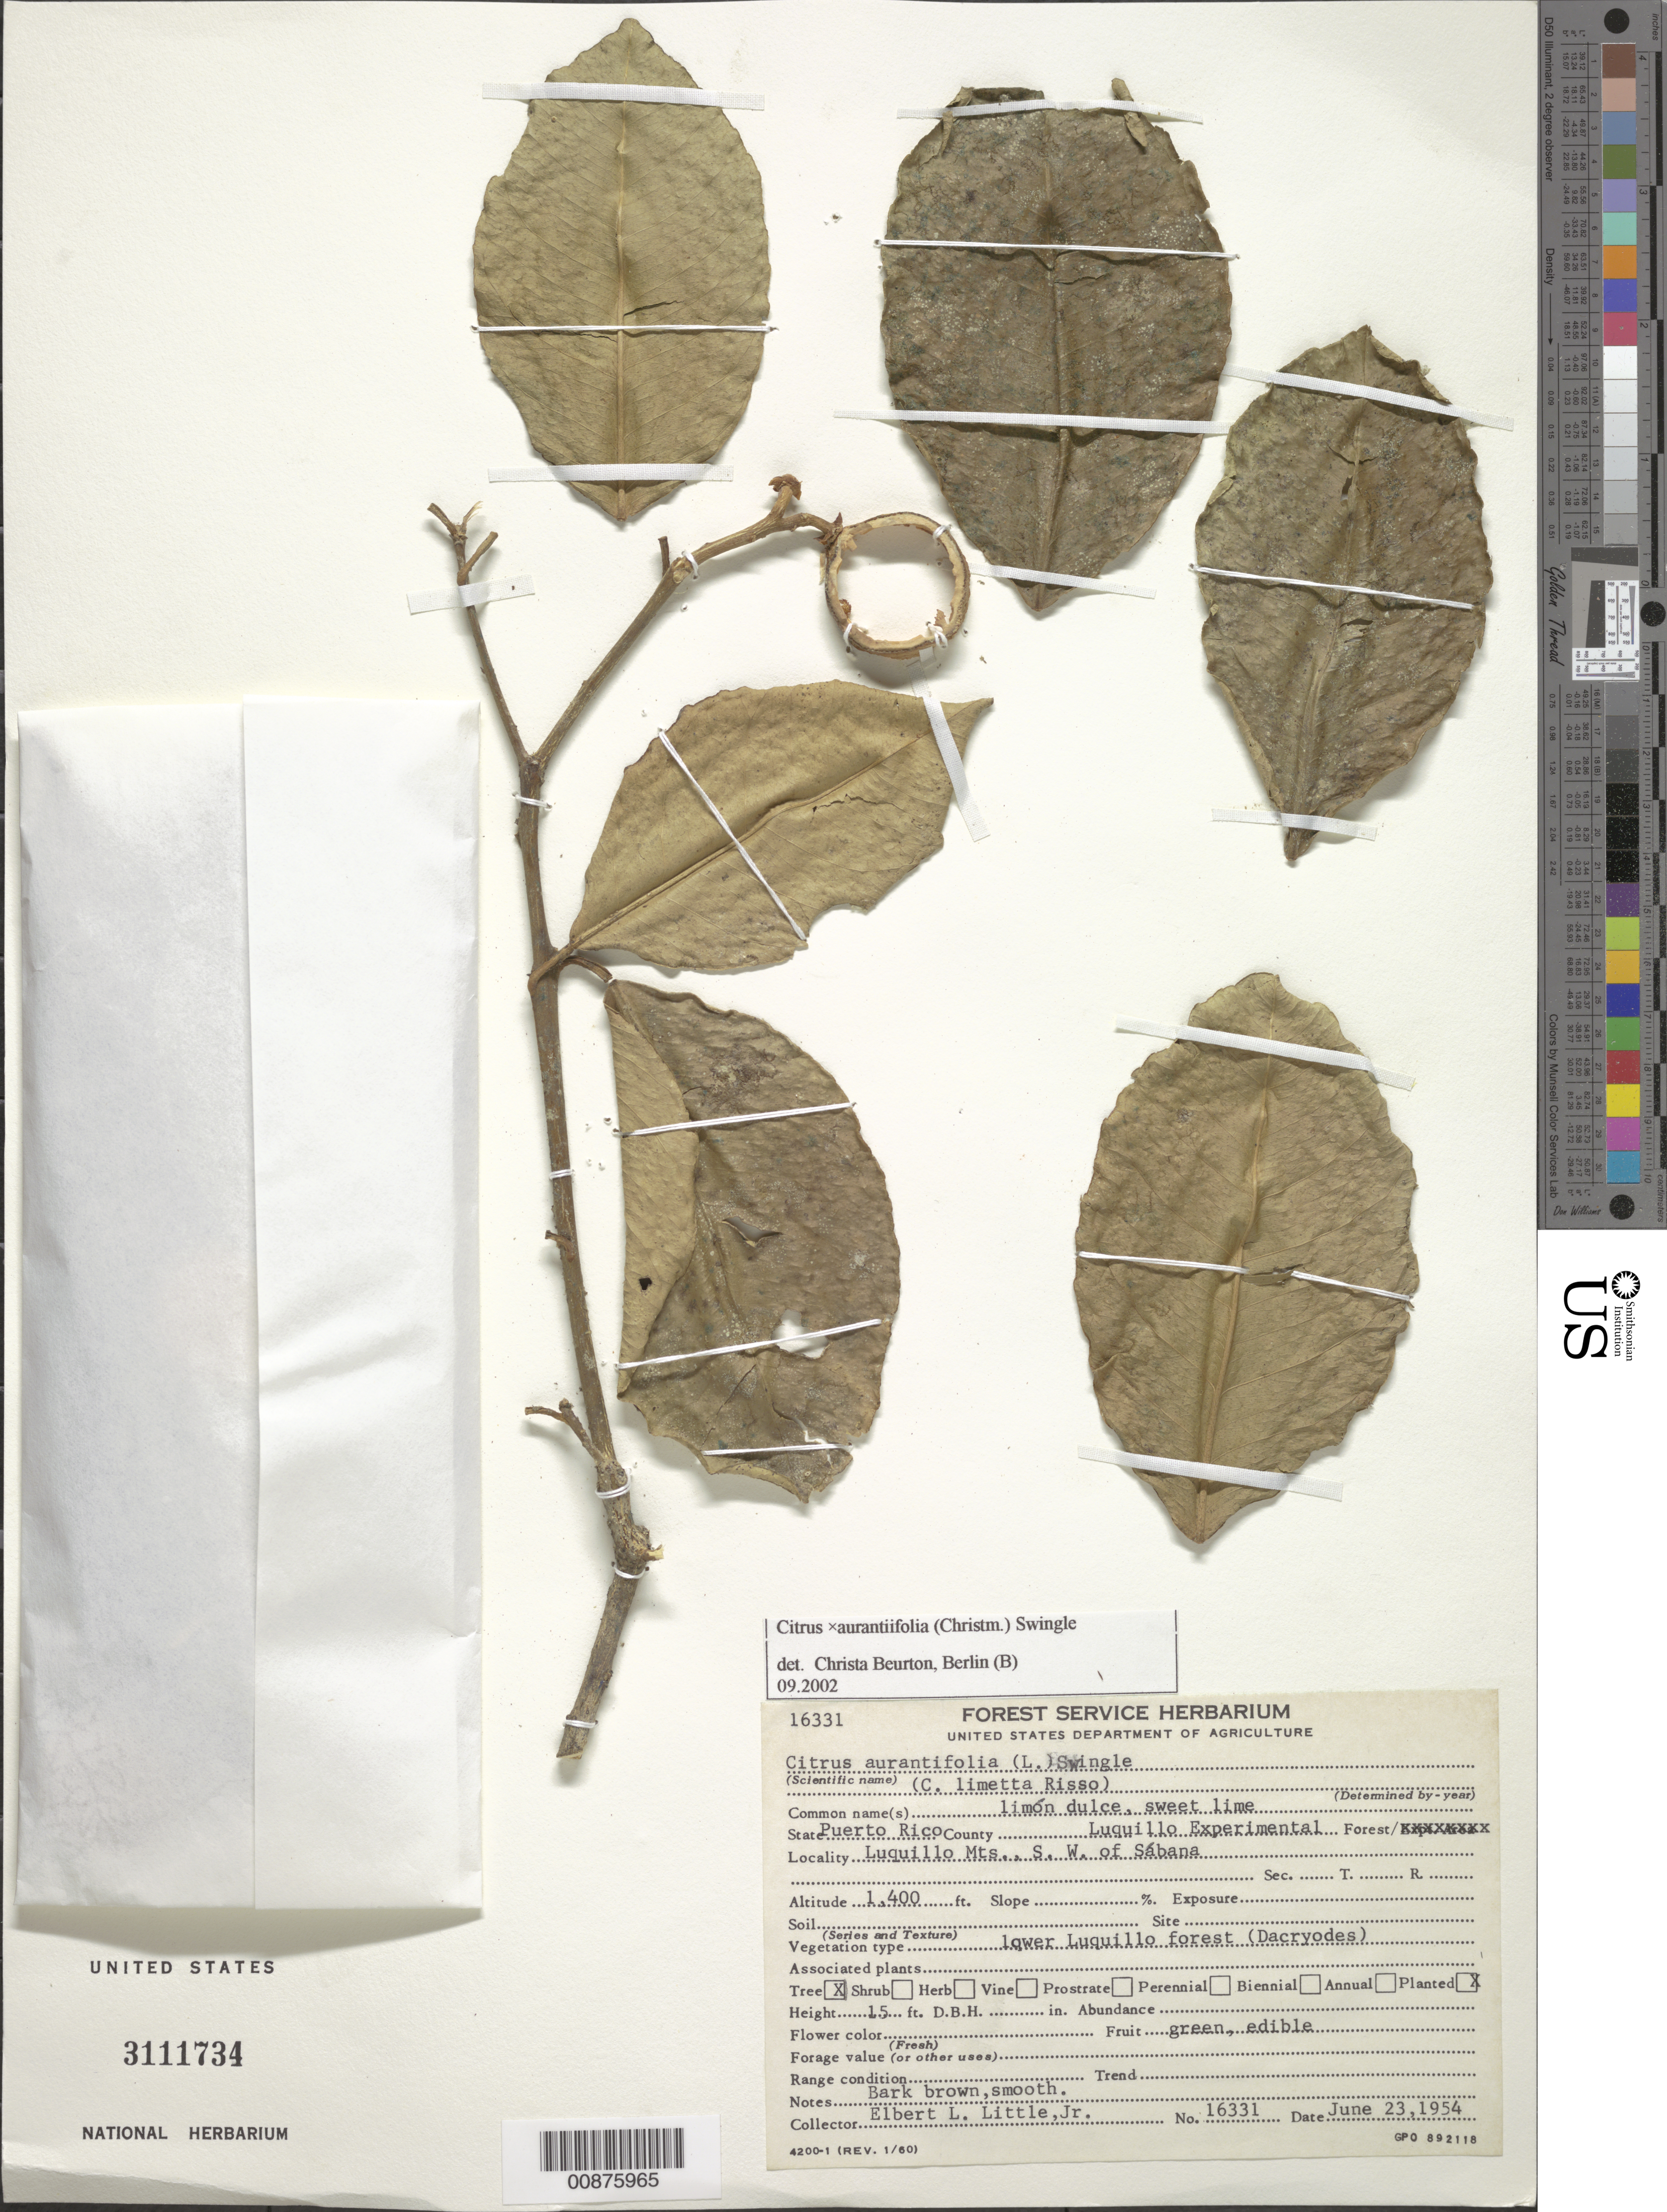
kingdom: Plantae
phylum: Tracheophyta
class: Magnoliopsida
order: Sapindales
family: Rutaceae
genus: Citrus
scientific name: Citrus maxima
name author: (Burm.) Merr.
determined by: Beurton, C.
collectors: E. L. Little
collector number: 16331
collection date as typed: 23 Jun 1954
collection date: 1954-06-23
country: Puerto Rico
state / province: Luquillo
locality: Luquillo Experimental Fores, Luquillo, SW of Sábana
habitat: lower Luquillo forest (Dacryodes)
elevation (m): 1400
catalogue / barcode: US 3111734